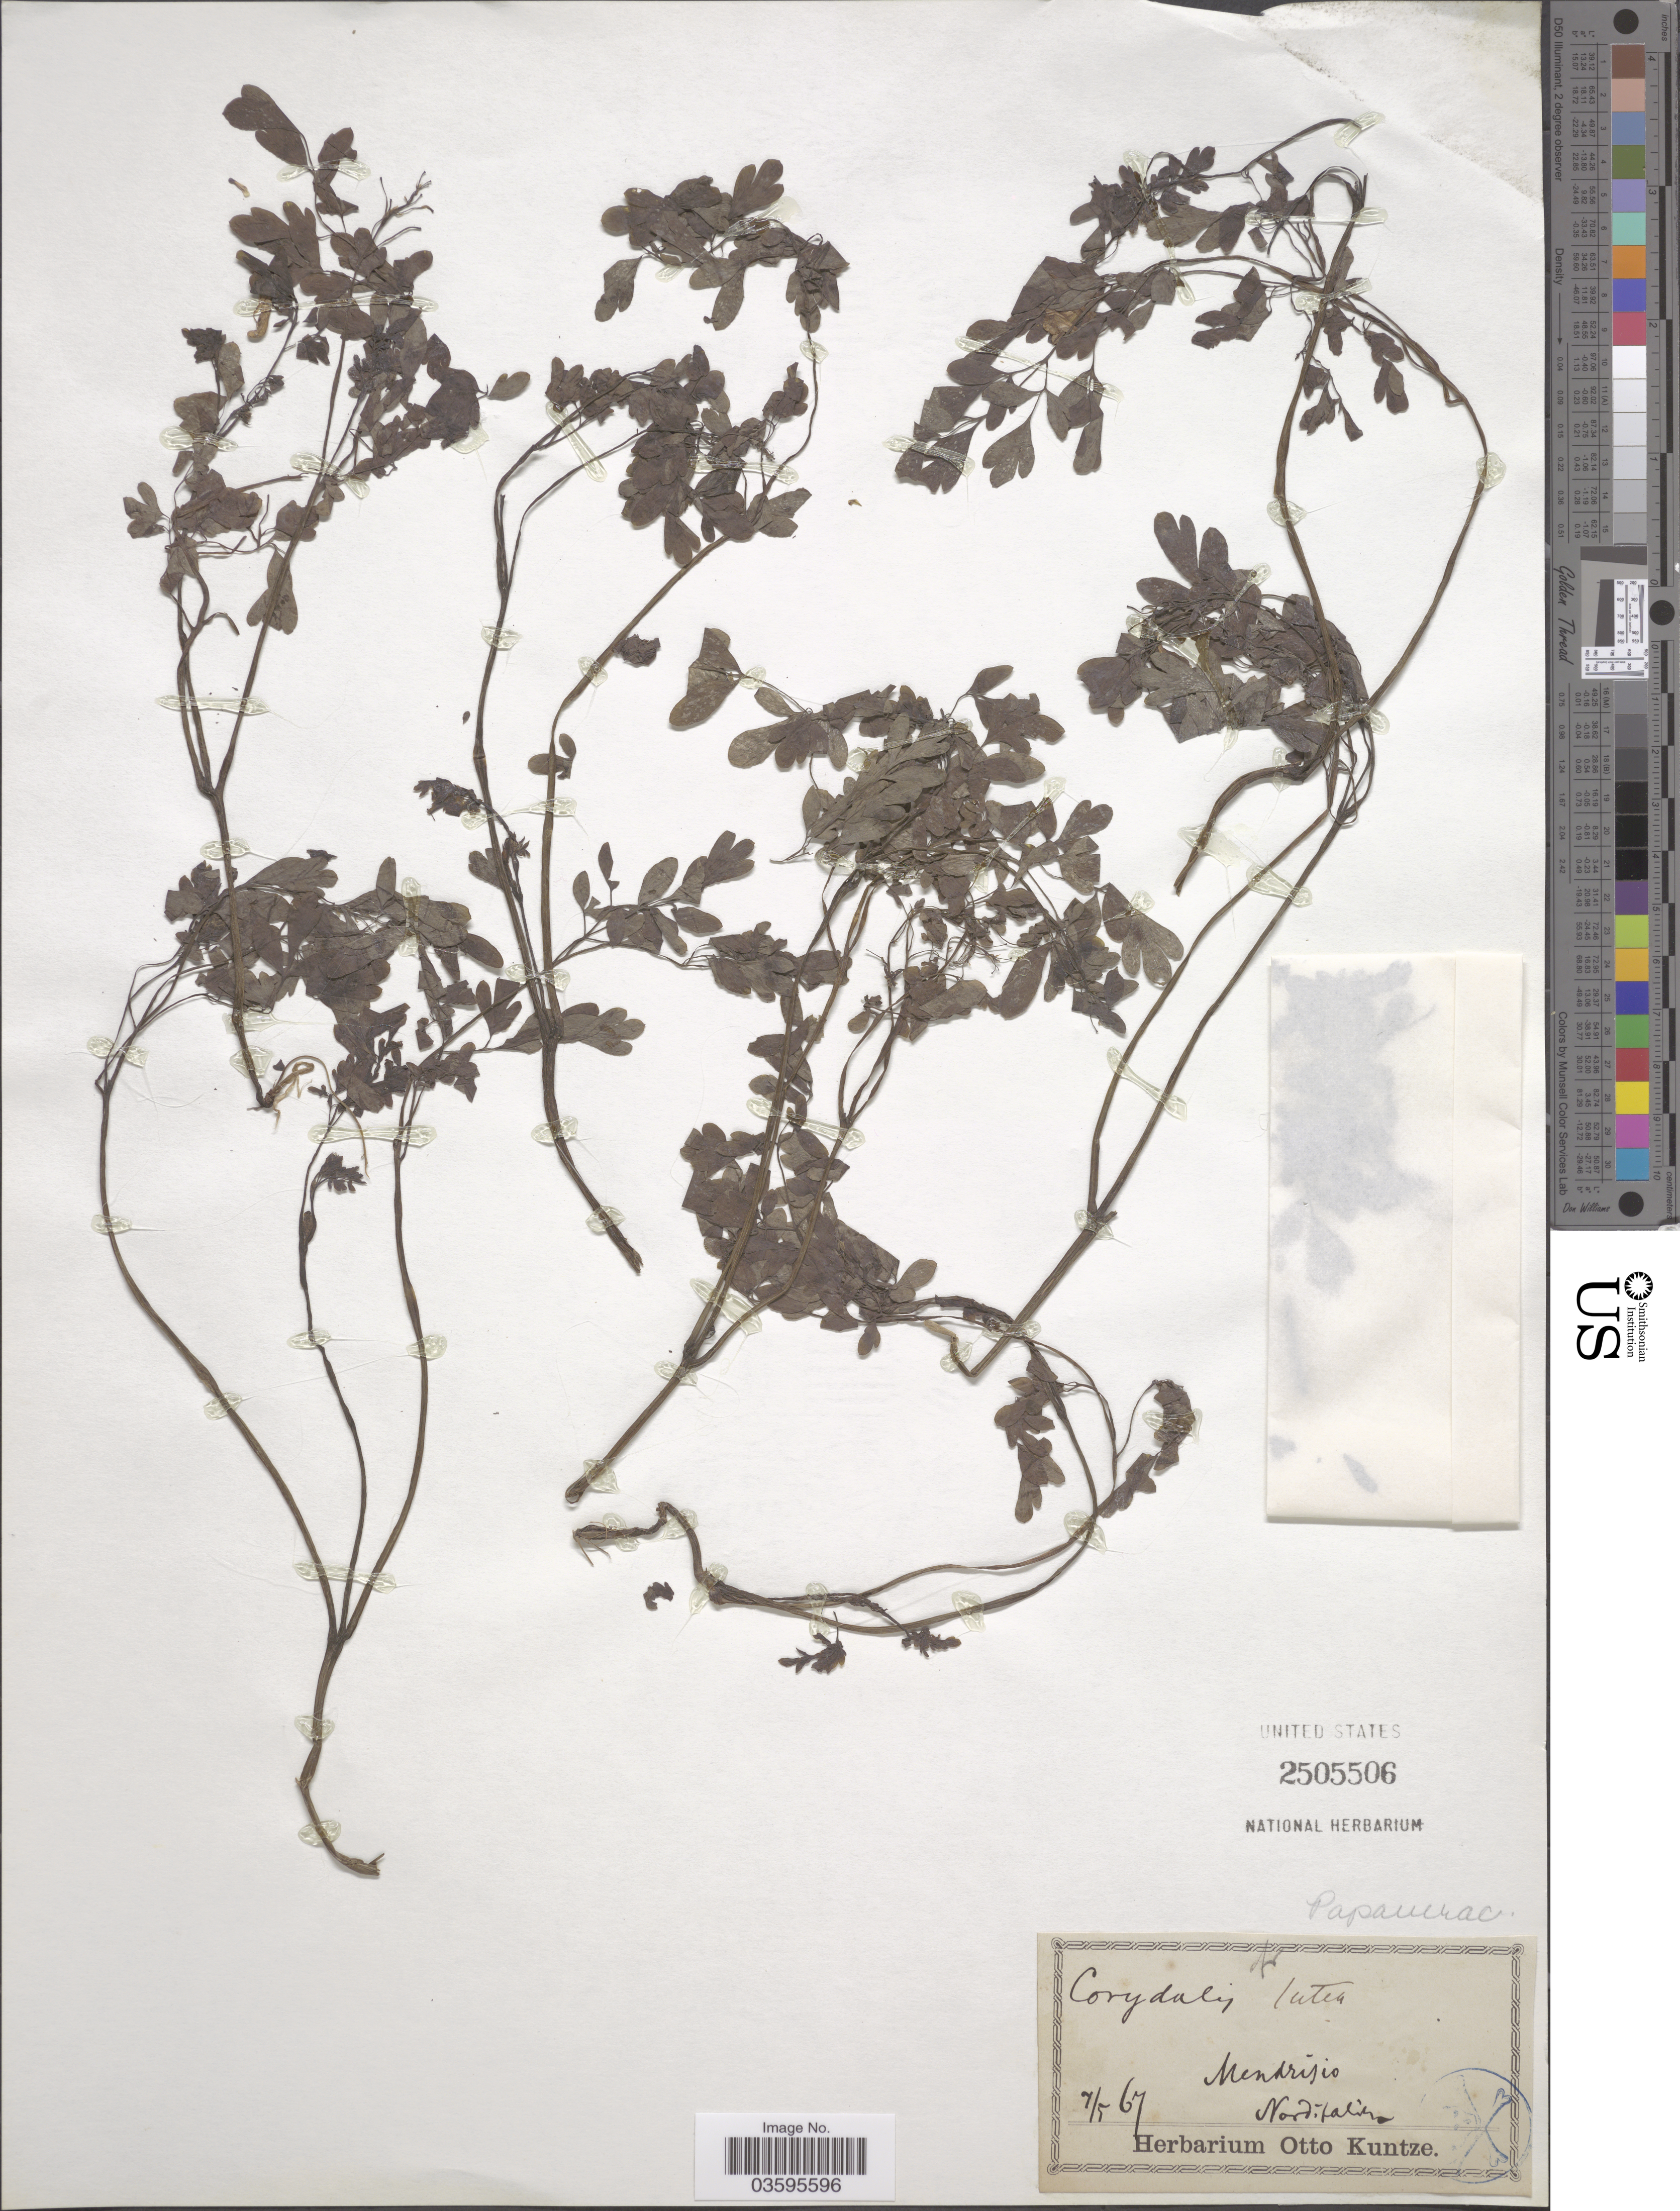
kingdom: Plantae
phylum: Tracheophyta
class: Magnoliopsida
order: Ranunculales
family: Papaveraceae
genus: Pseudofumaria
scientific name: Pseudofumaria lutea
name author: (L.) Borkh.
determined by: Strong, M. T., (US), Smithsonian Institution - National Museum of Natural History (UNITED STATES)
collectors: ex herb. Otto Kuntze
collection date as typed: Transcribed d/m/y: 7/5/67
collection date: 1867-05-07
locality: Mendrisio, Nordifalver. [interpreted]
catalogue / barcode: US 2505506